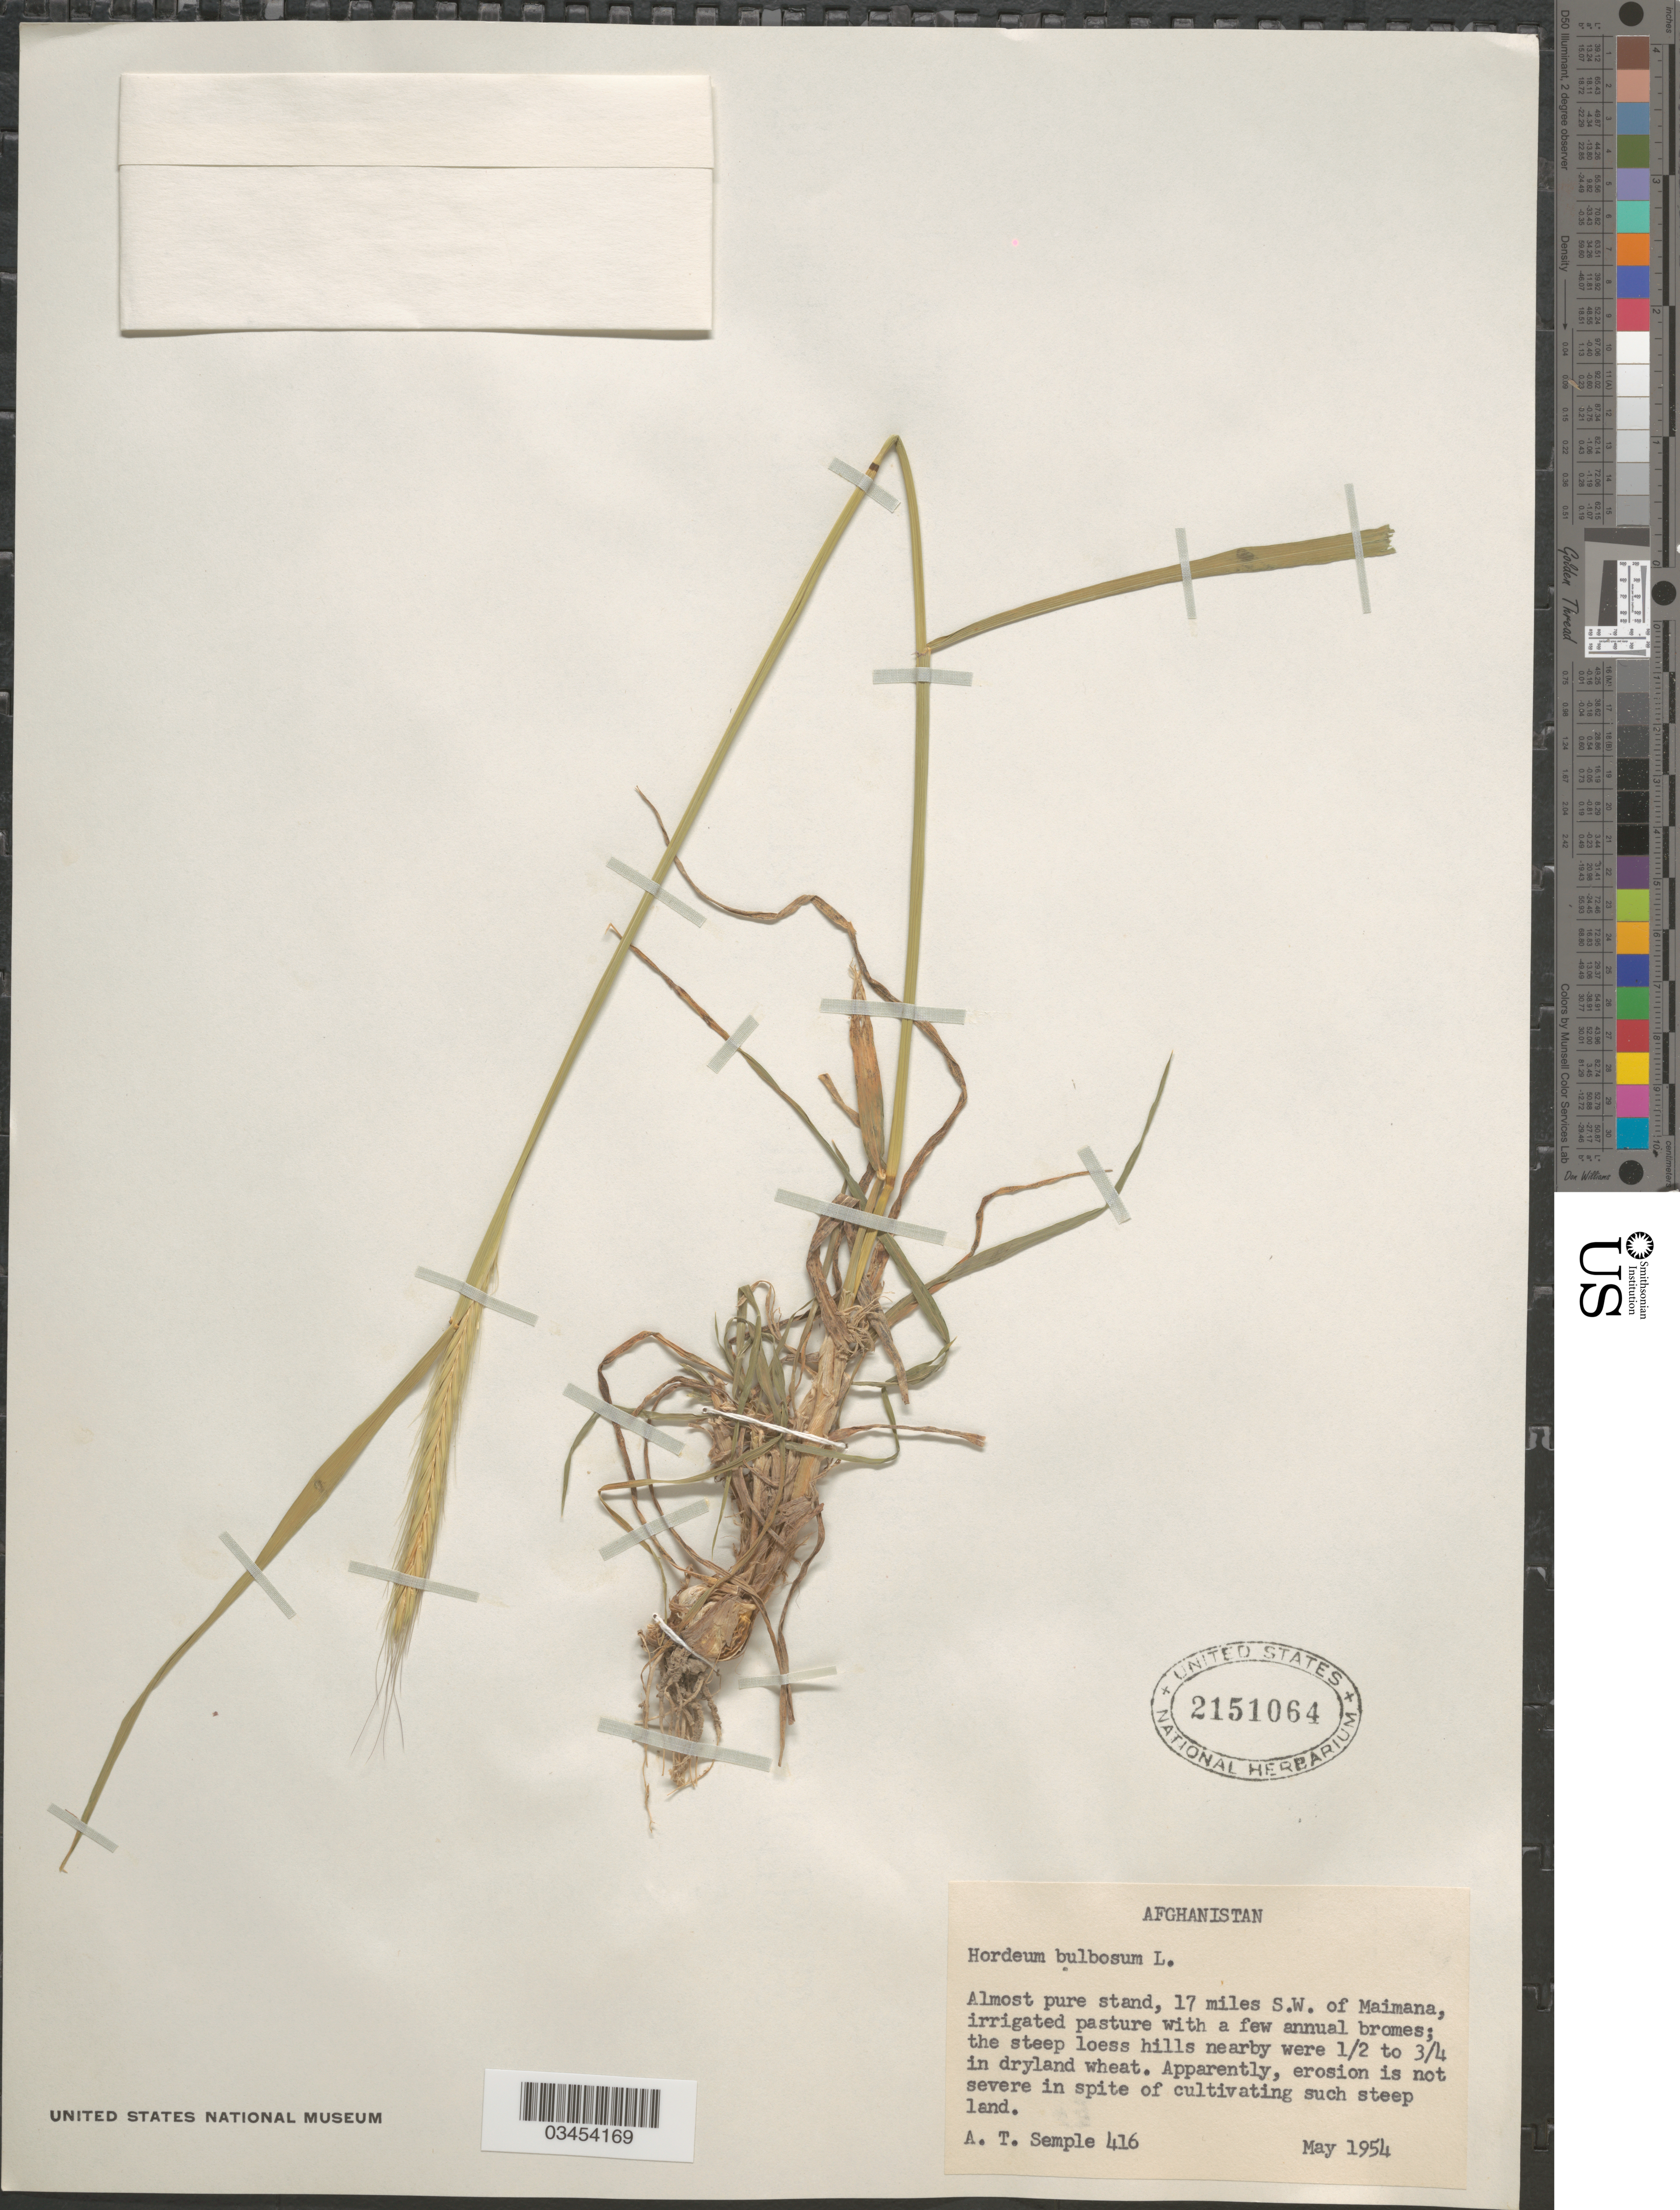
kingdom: Plantae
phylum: Tracheophyta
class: Liliopsida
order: Poales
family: Poaceae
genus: Hordeum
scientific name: Hordeum bulbosum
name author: L.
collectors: A. Semple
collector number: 416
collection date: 1954-05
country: Afghanistan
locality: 17 miles S.W. of Maimana.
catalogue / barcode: US 2151064